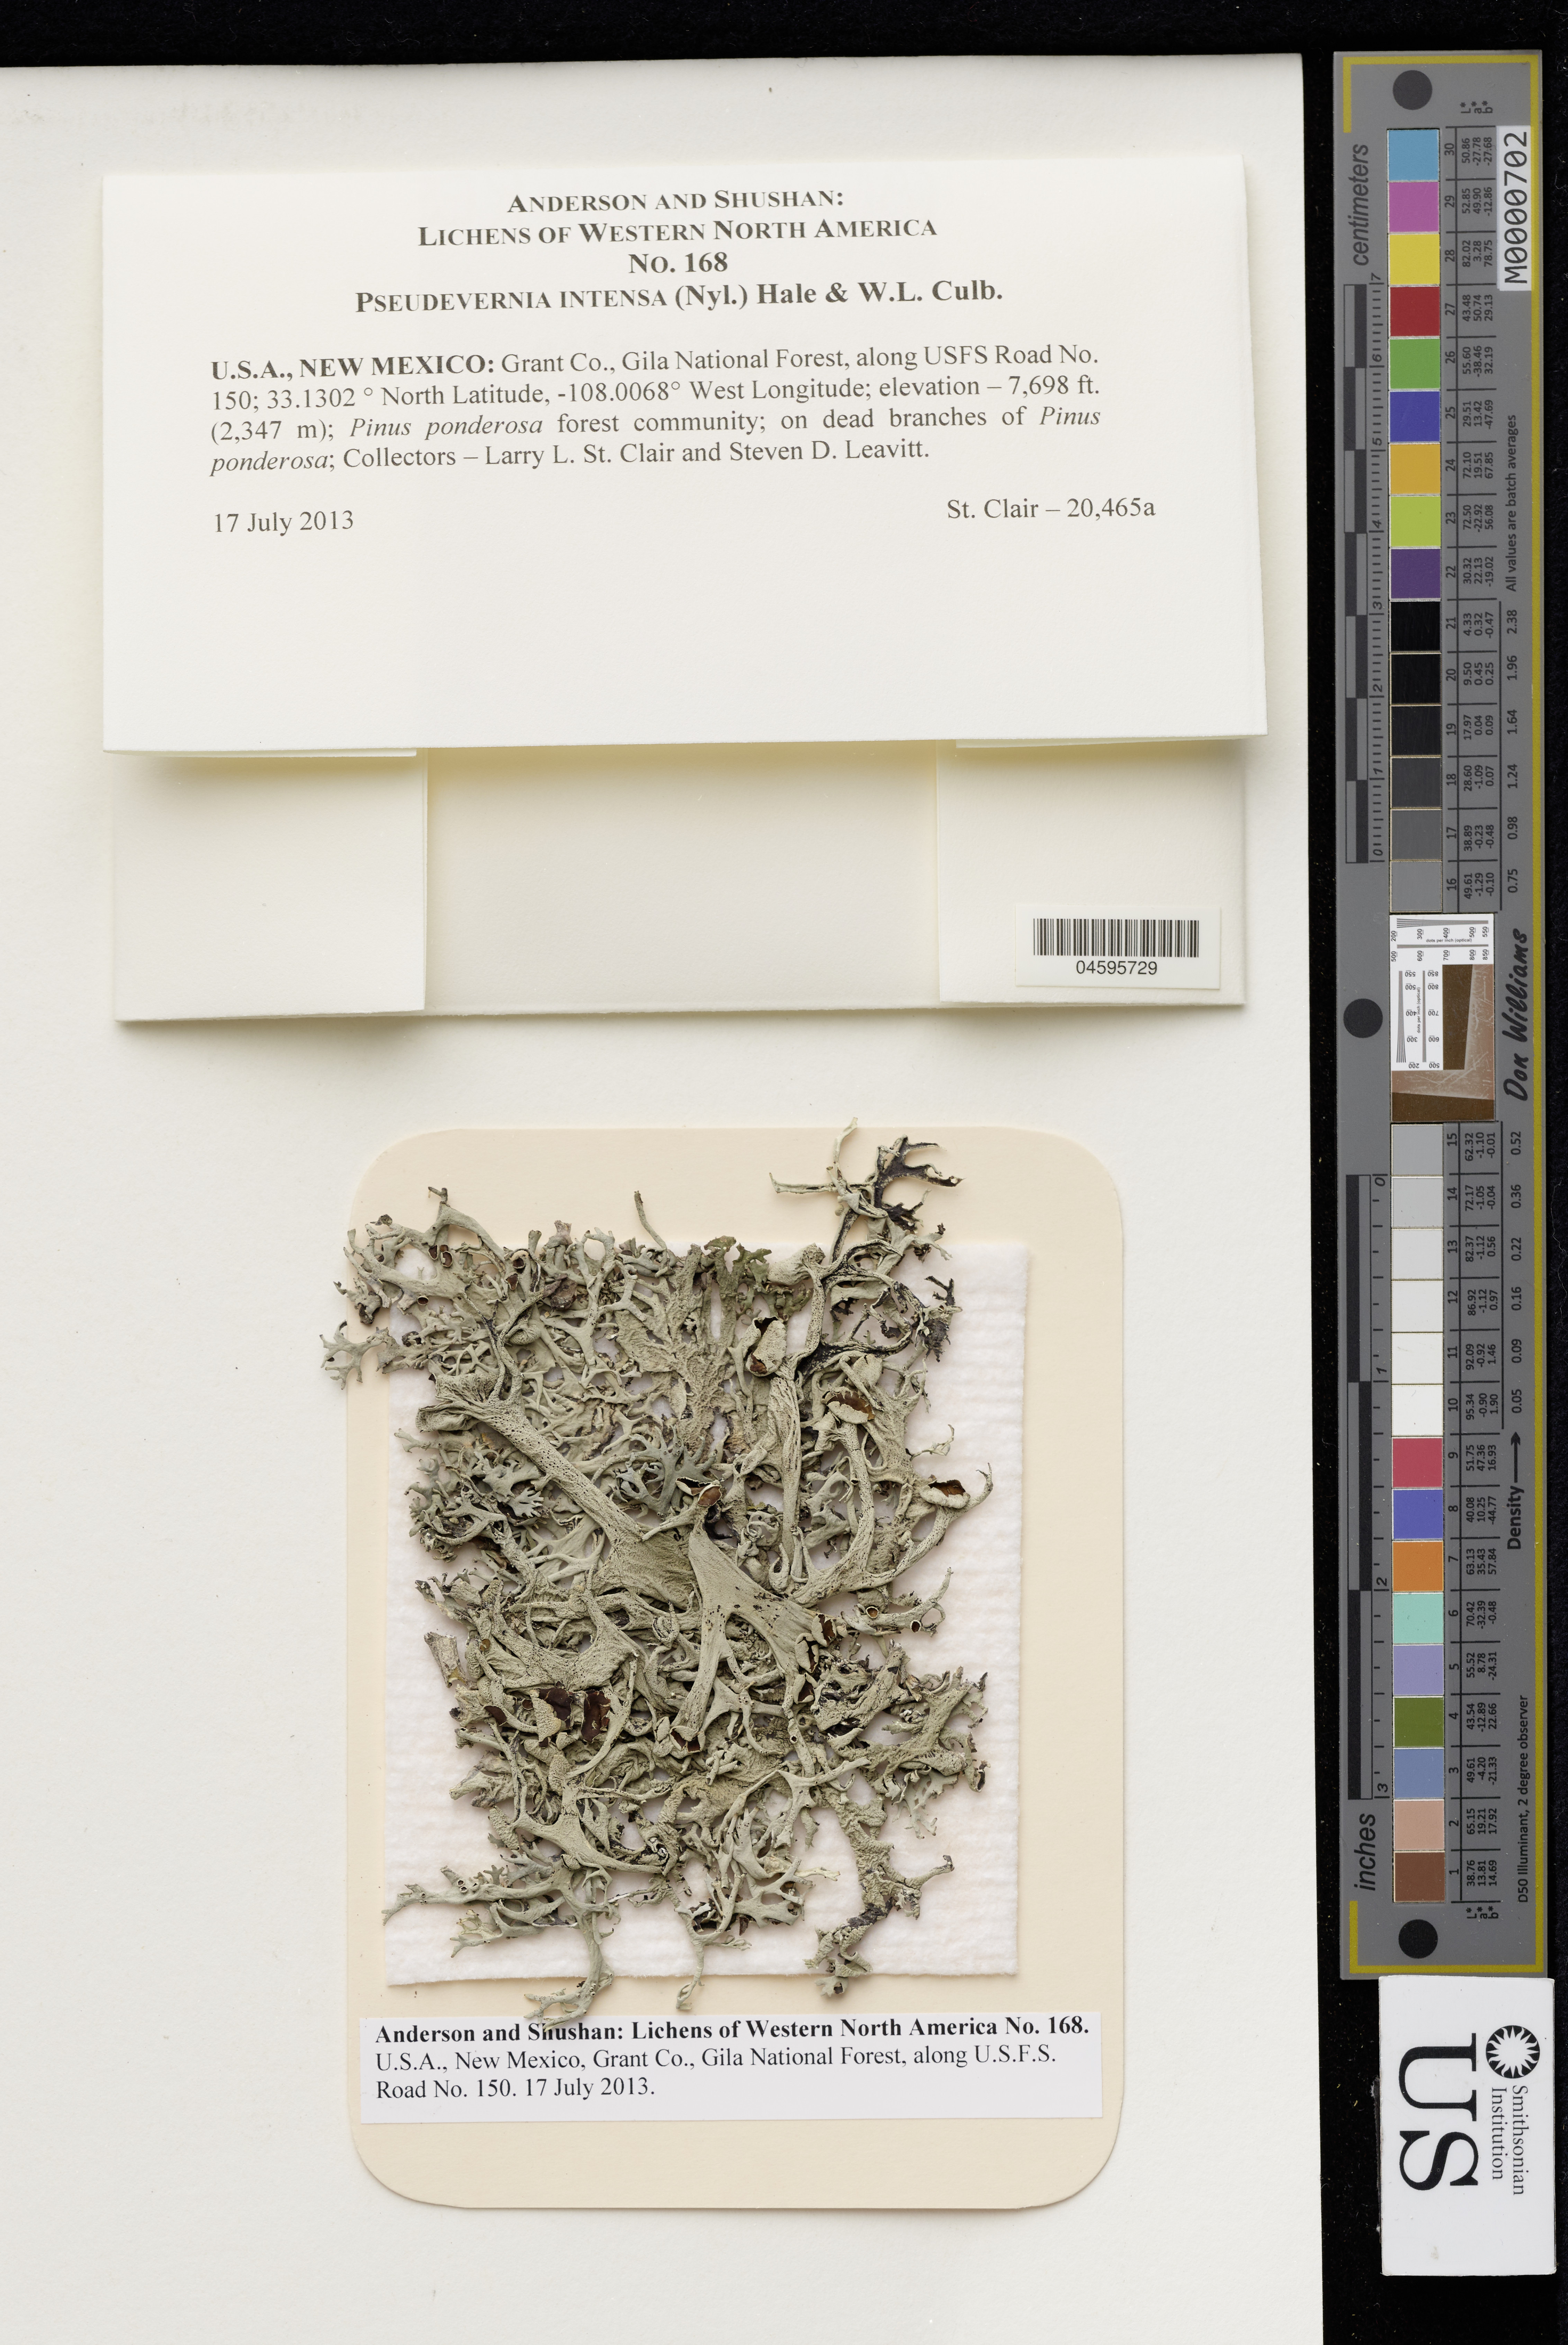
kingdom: Fungi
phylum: Ascomycota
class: Lecanoromycetes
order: Lecanorales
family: Parmeliaceae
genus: Pseudevernia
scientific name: Pseudevernia intensa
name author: (Nyl.) Hale & W.L. Culb.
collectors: L.L. St.Clair & S. Leavitt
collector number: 168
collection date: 2013-07-17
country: United States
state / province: New Mexico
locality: Grant Co., Gila National Forest, along USFS Road No. 150.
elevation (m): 2346